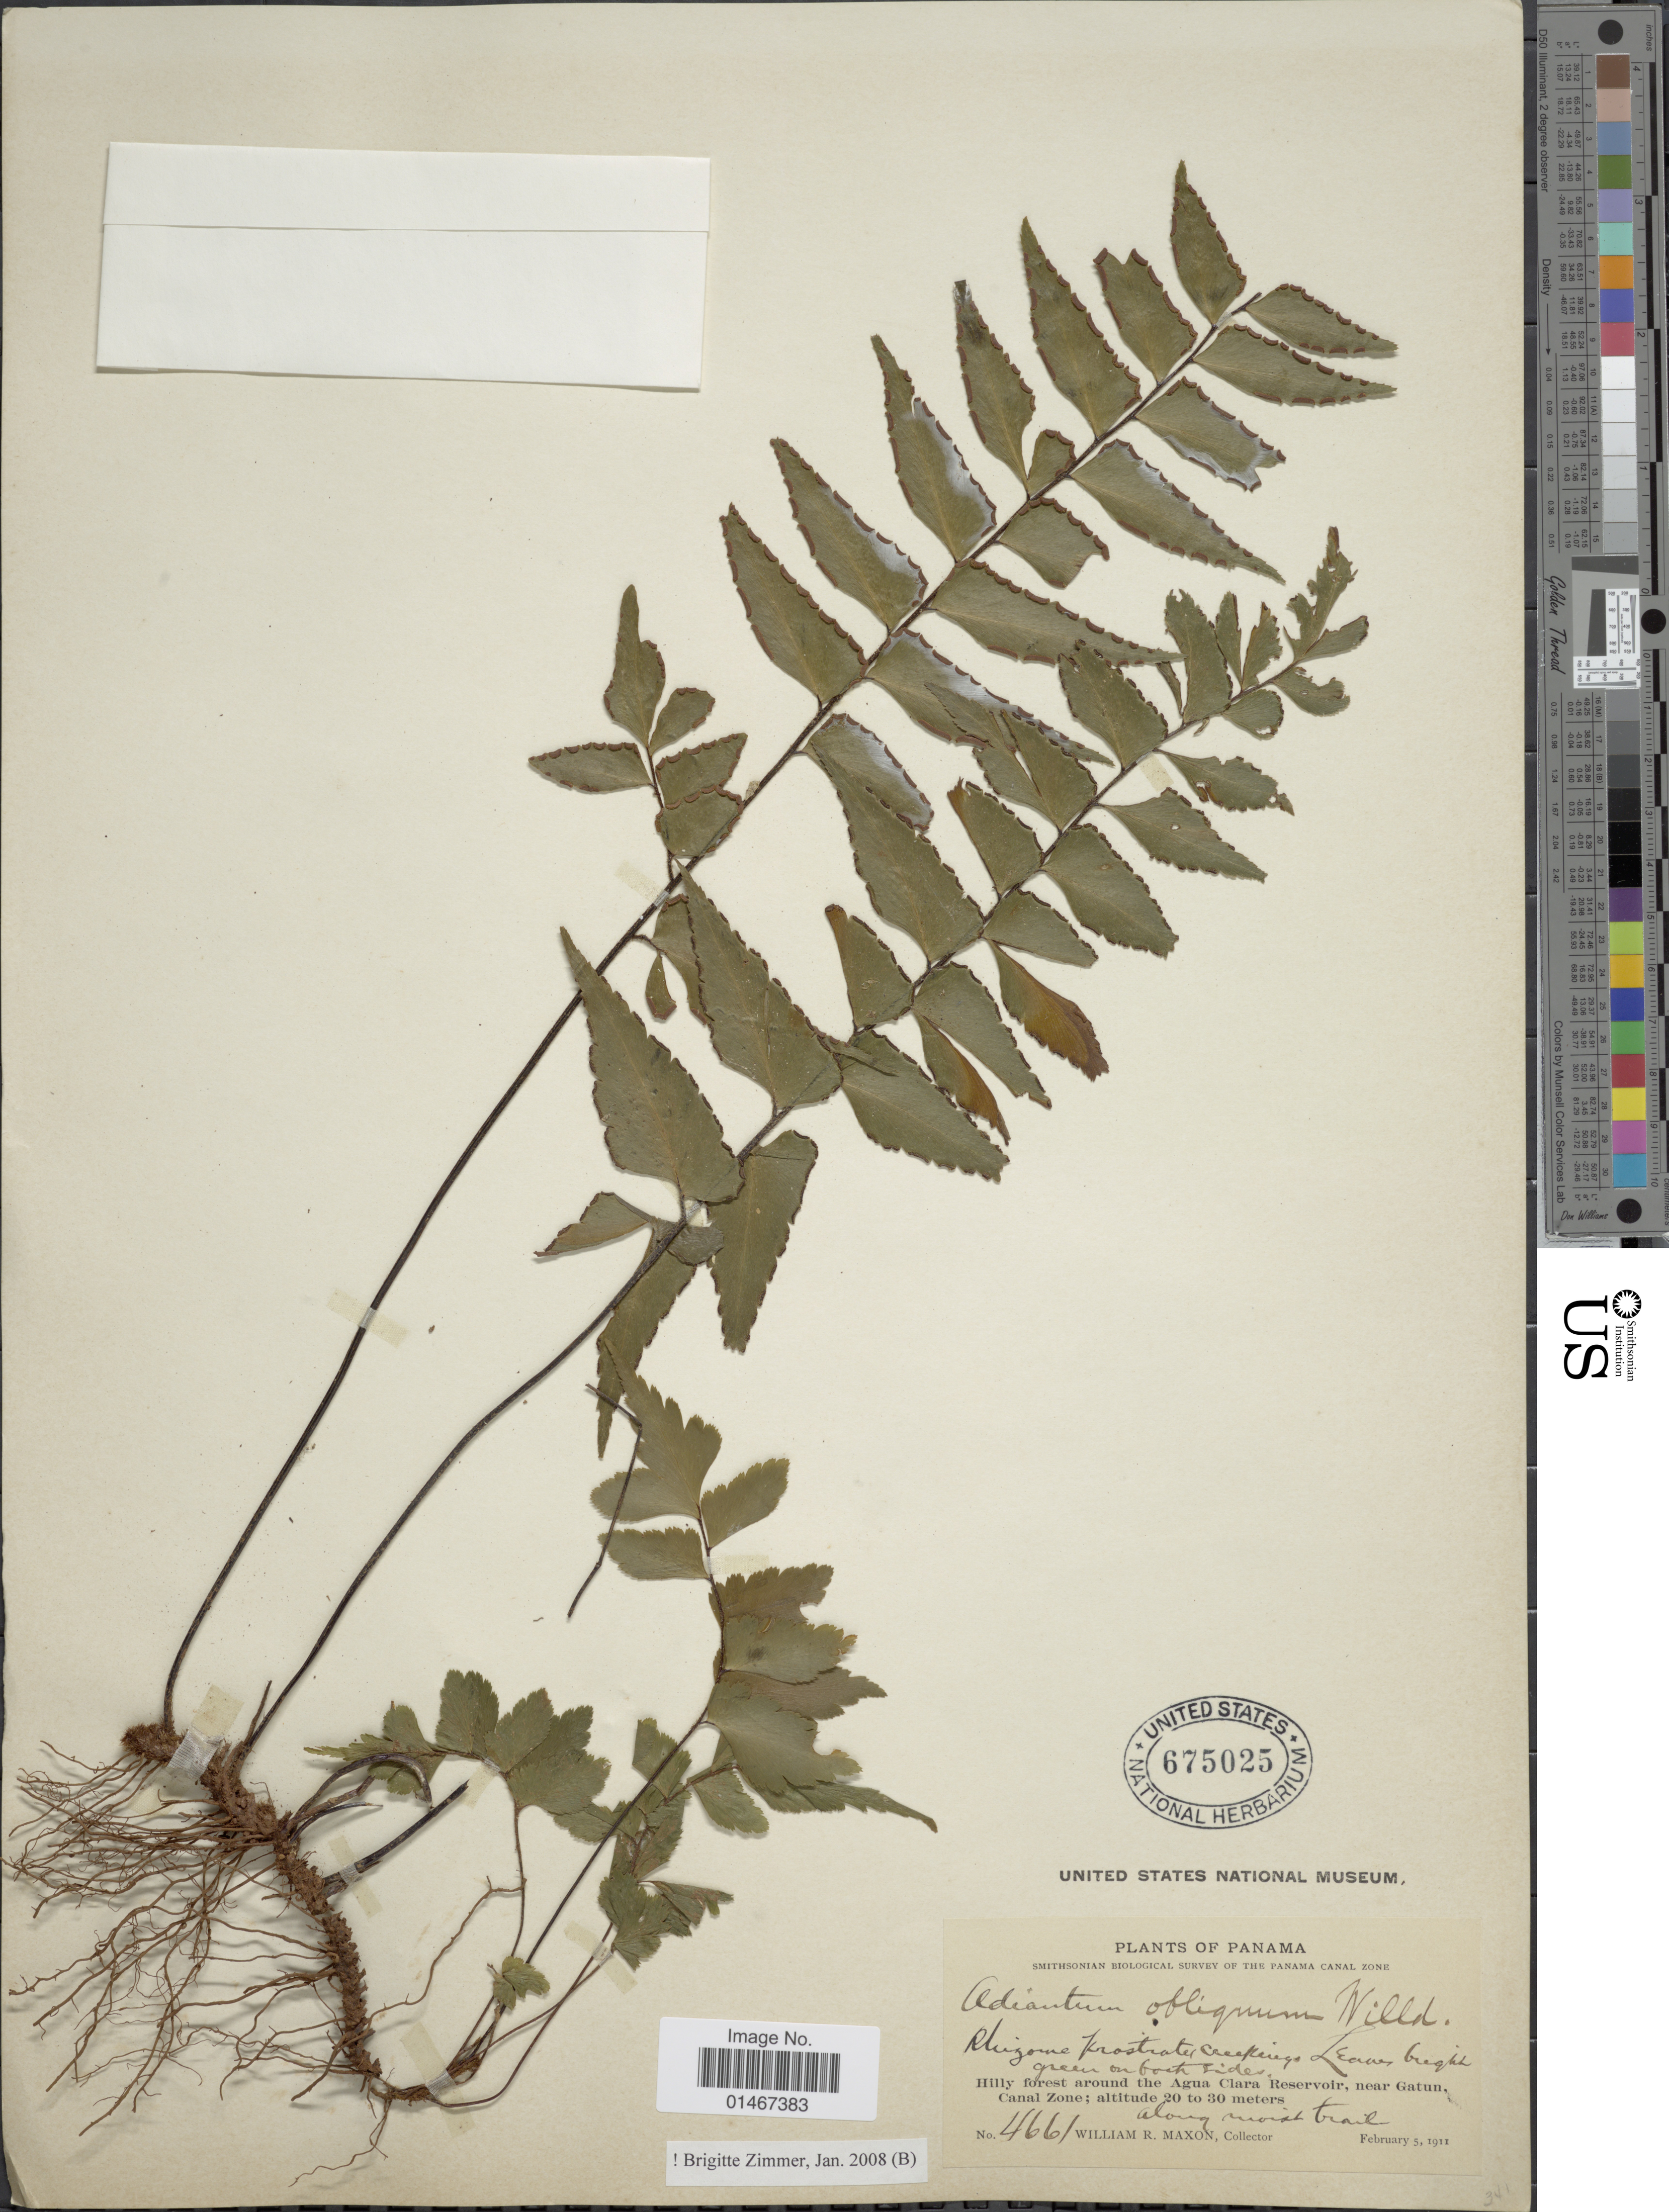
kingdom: Plantae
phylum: Tracheophyta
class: Polypodiopsida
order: Polypodiales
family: Pteridaceae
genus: Adiantum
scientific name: Adiantum obliquum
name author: Willd.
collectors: W. R. Maxon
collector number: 4661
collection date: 1911-02-05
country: Panama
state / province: Colón / Panamá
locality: Hilly forest around the Agua Clara Reservoir, near Gatun, Canal Zone.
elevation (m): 20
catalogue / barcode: US 675025